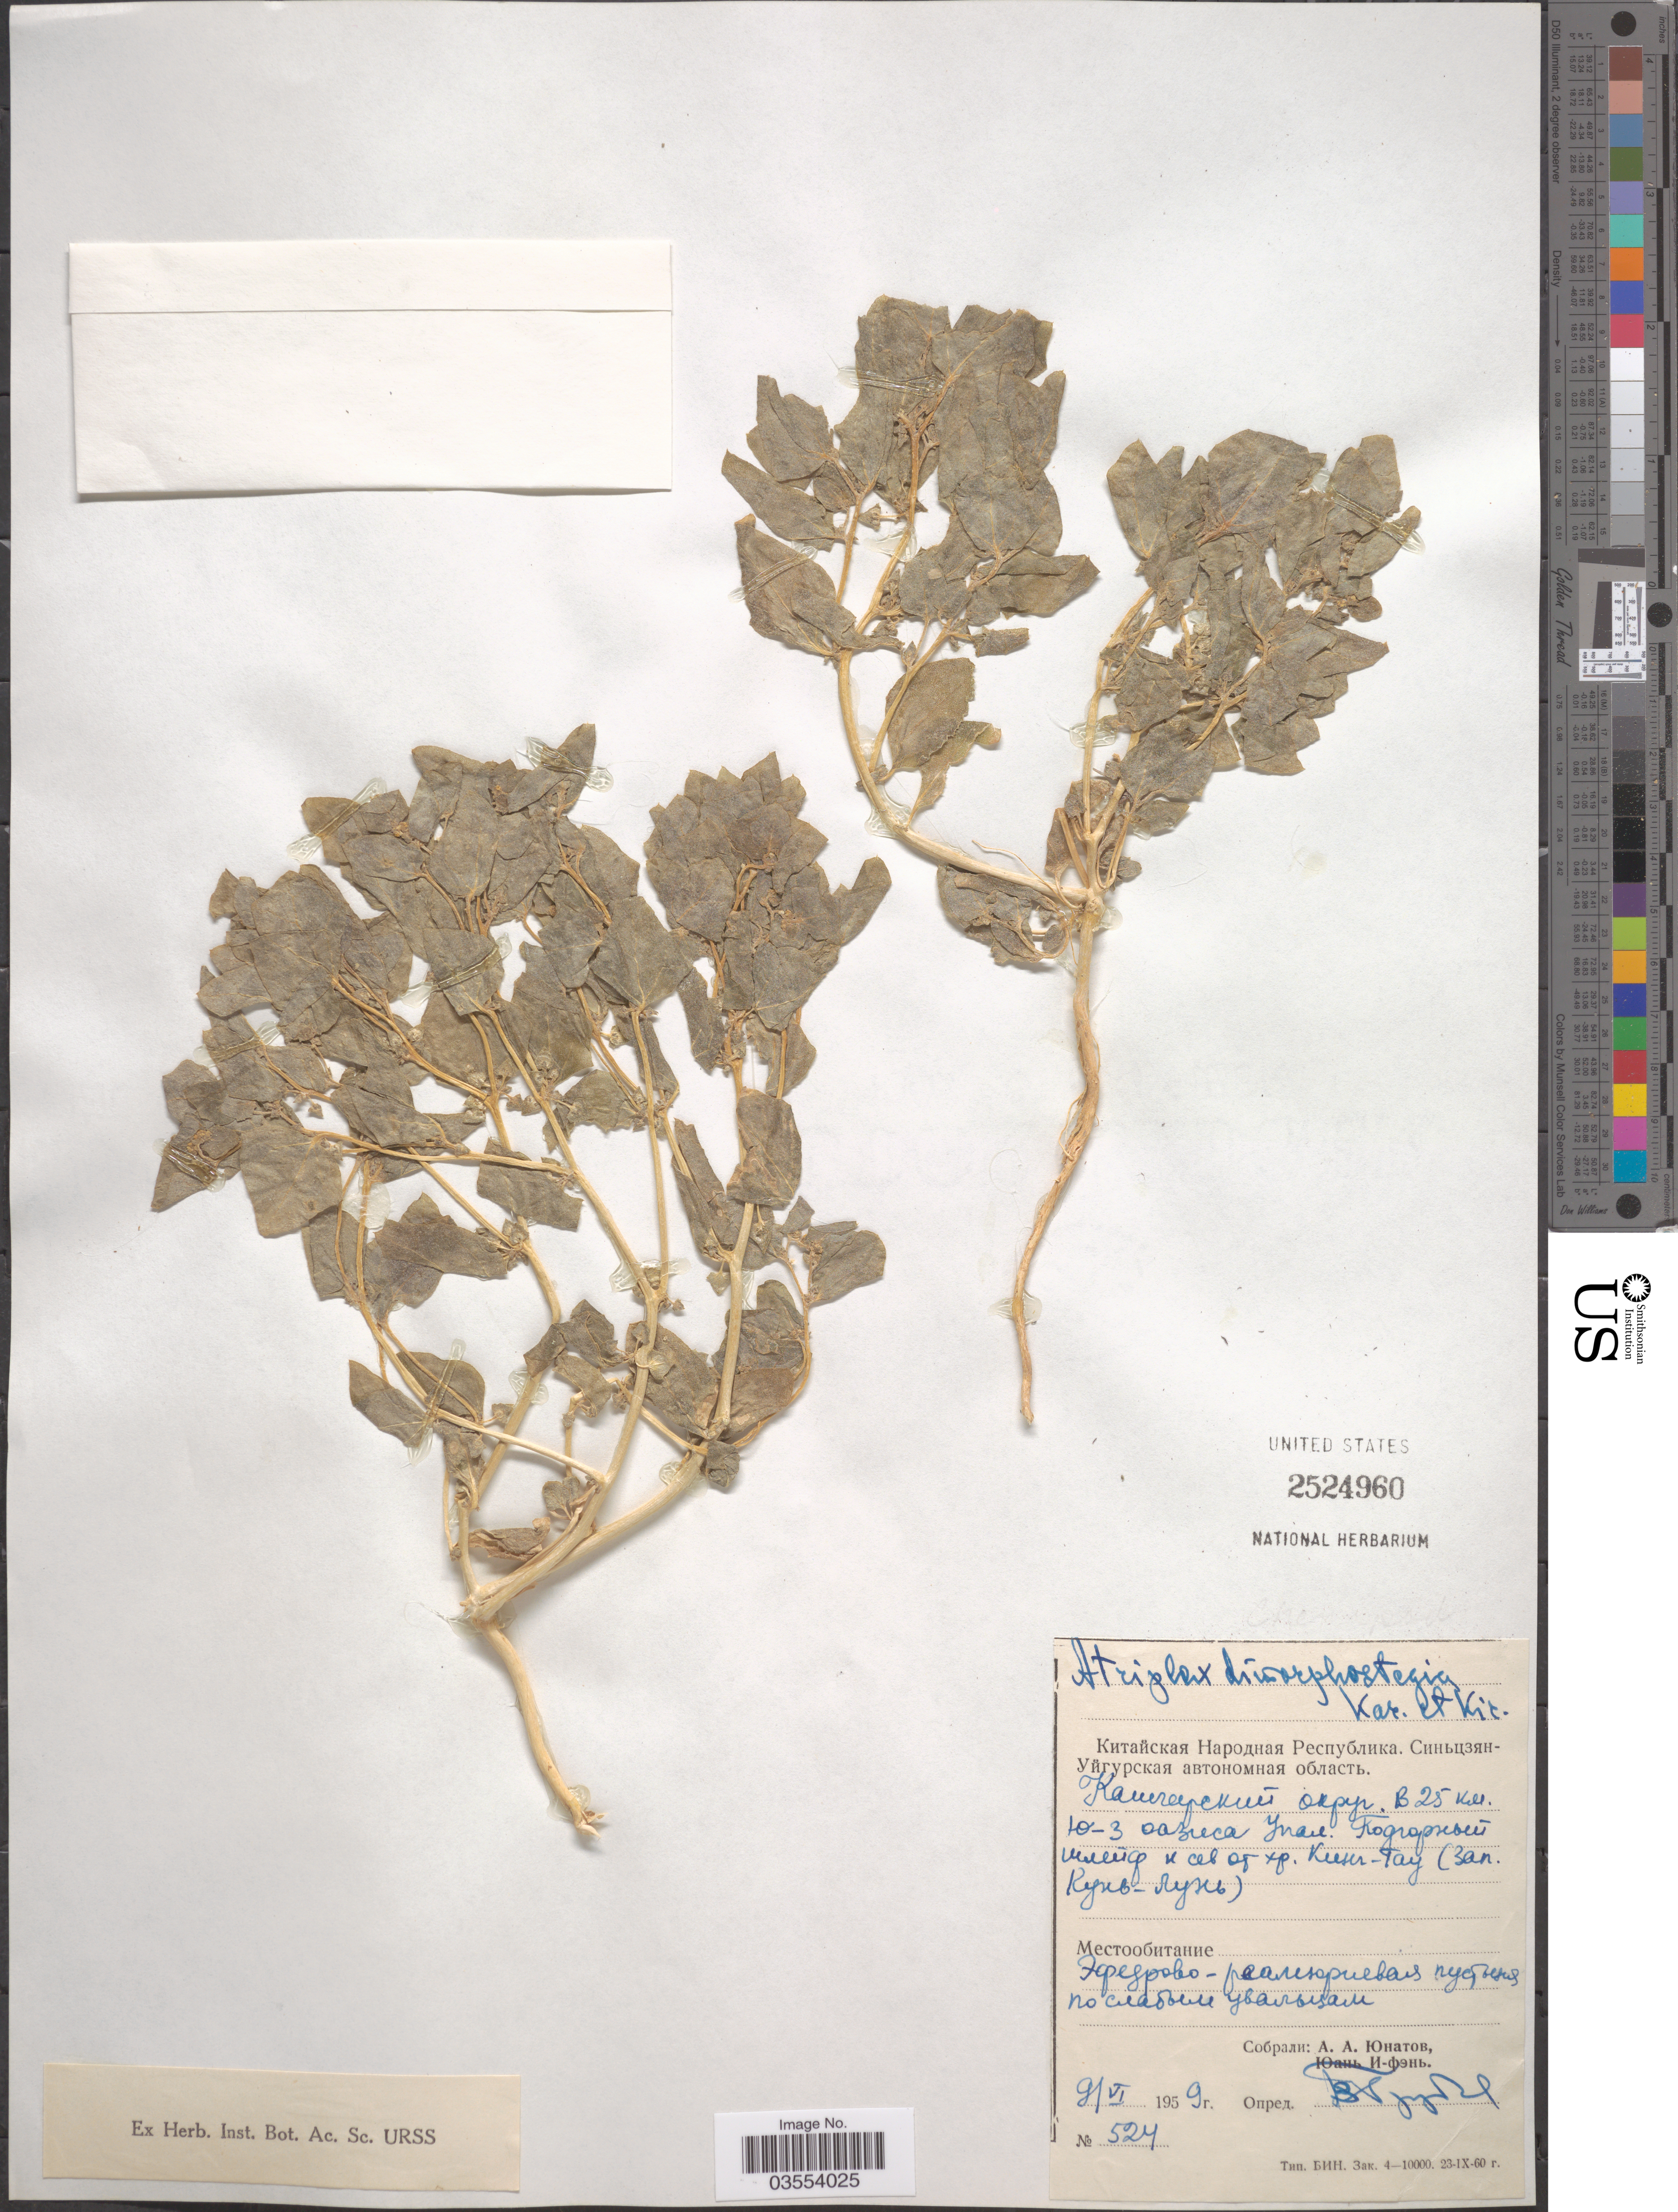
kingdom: Plantae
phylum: Tracheophyta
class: Magnoliopsida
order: Caryophyllales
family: Amaranthaceae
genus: Atriplex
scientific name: Atriplex dimorphostegia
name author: Kar. & Kir.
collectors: A. Unatov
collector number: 524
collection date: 1959-06-09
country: China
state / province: Xinjiang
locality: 25 km SW of Opal, western Kun-Lun.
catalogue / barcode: US 2524960